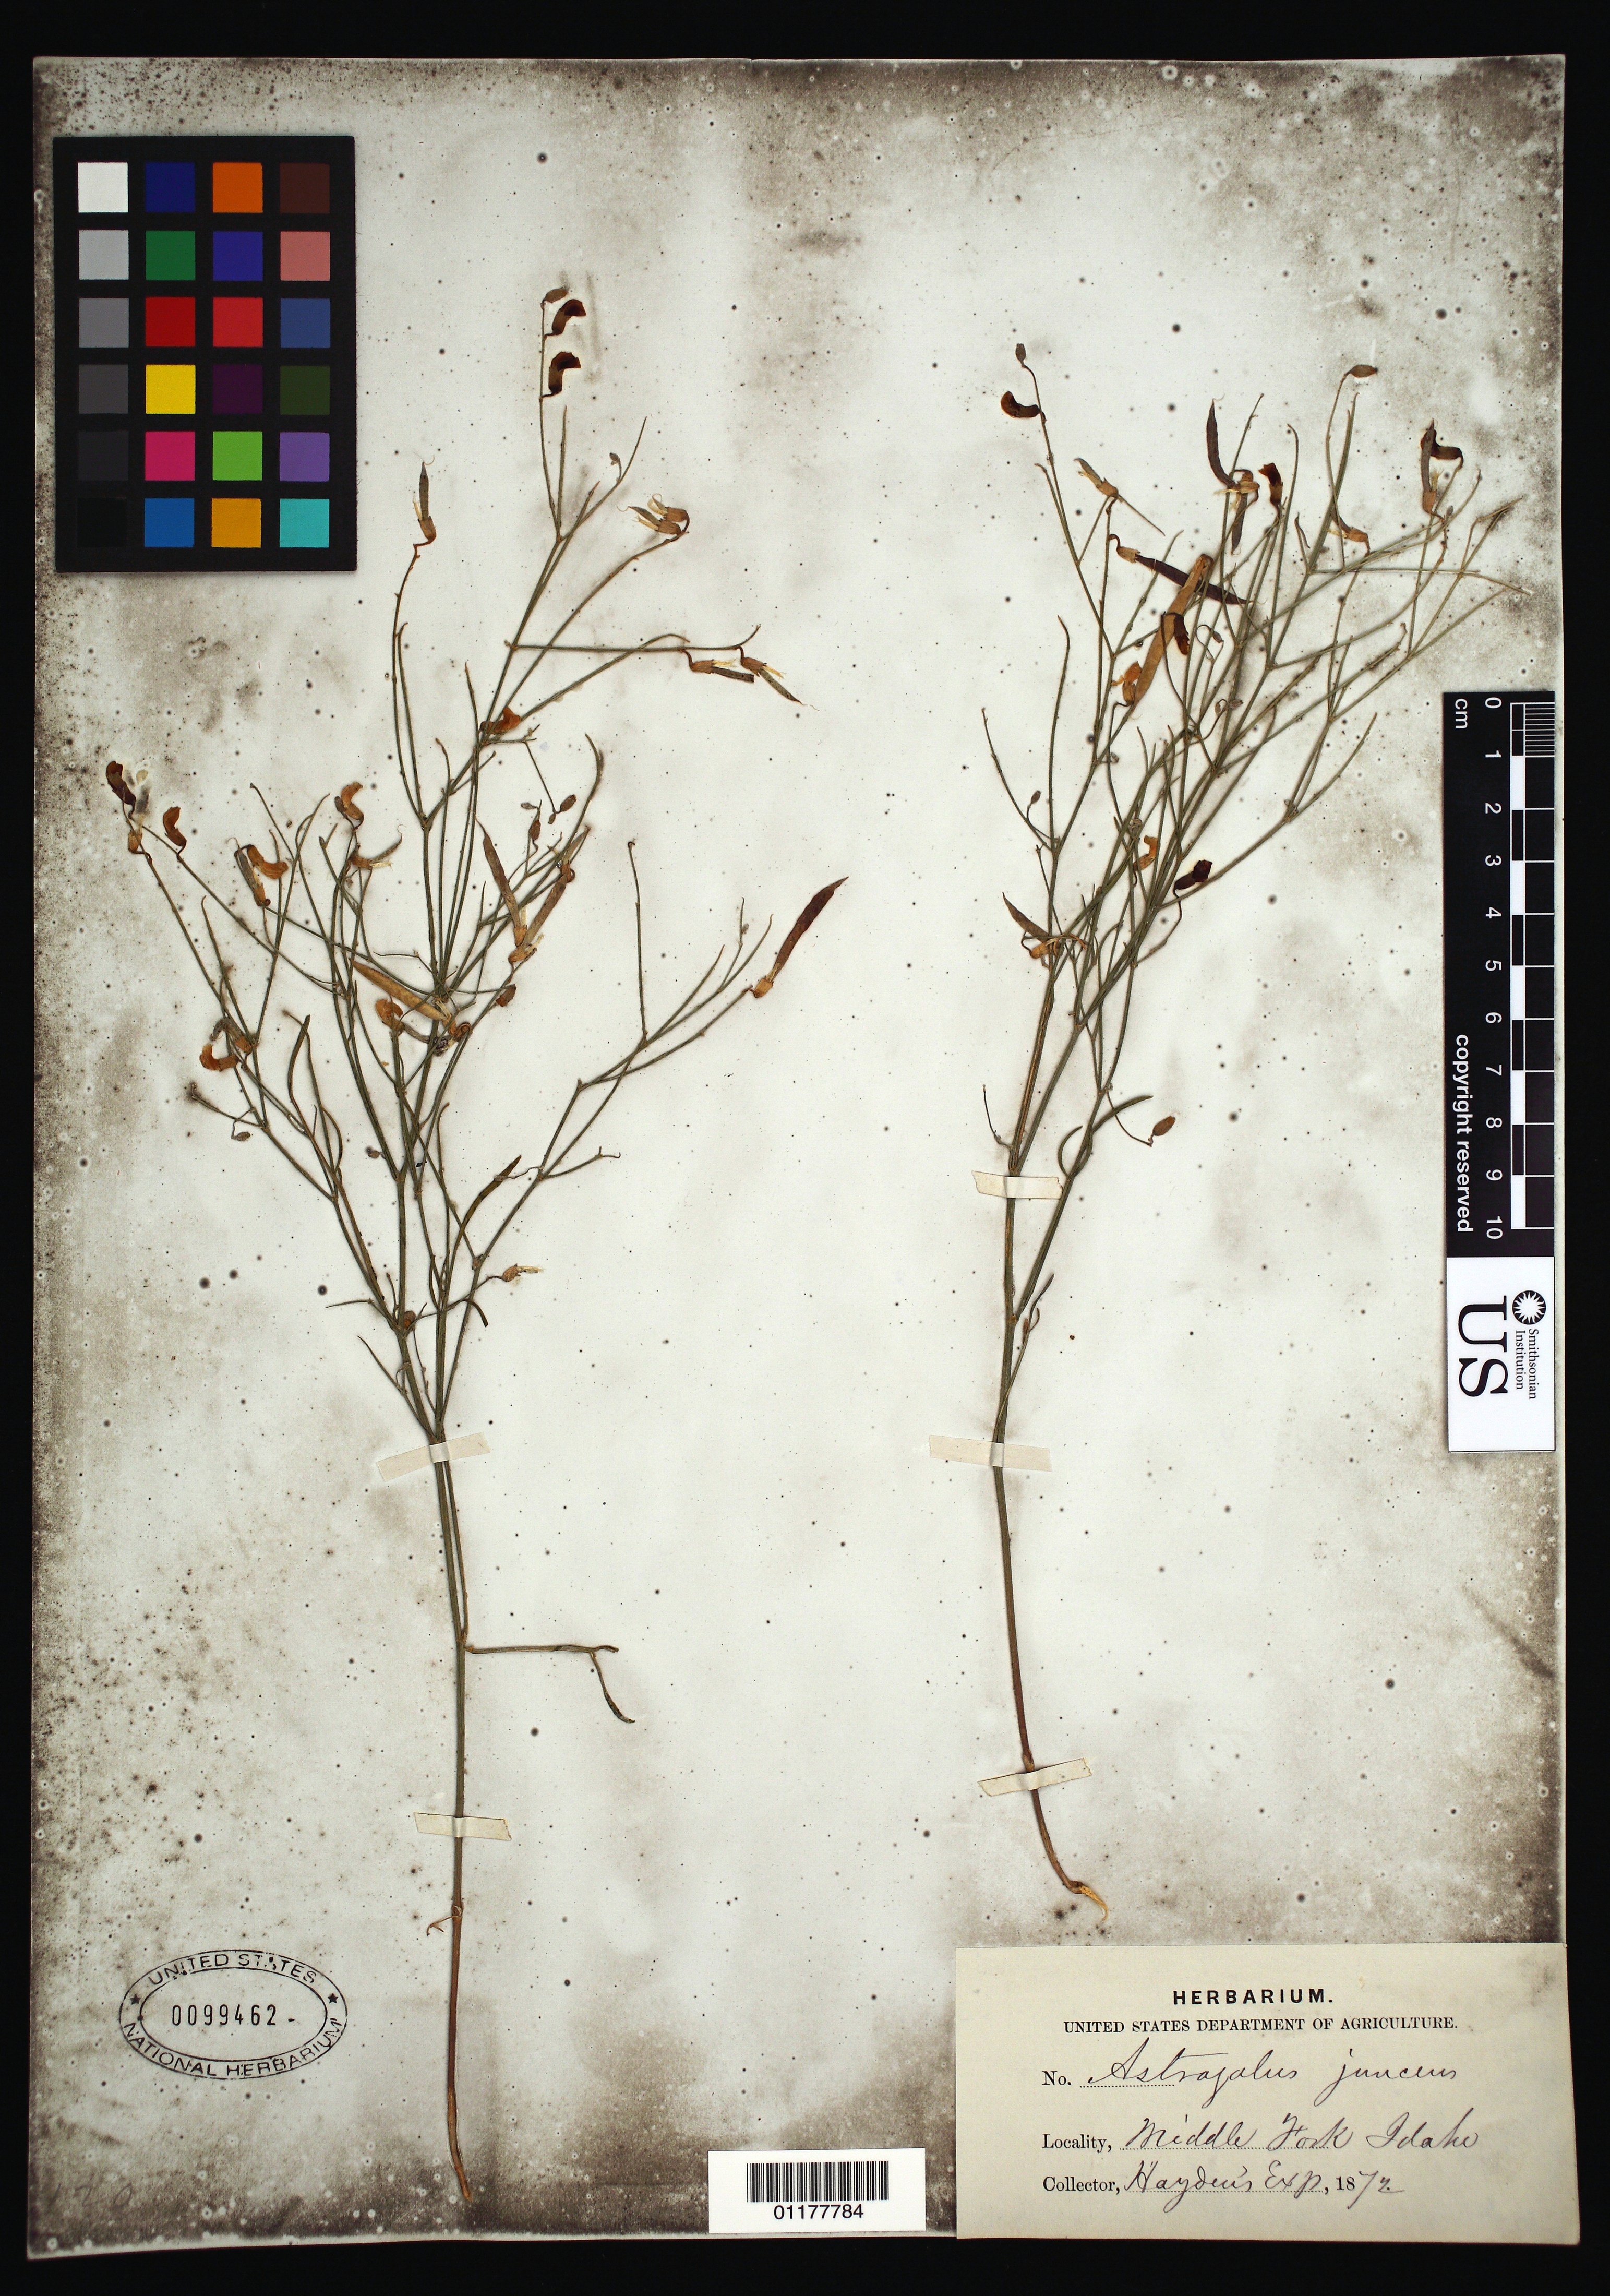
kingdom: Plantae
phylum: Tracheophyta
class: Magnoliopsida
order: Fabales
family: Fabaceae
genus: Astragalus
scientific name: Astragalus junceus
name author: Spreng. & Ledeb.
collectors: Hayden Exped.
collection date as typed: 1872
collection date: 1872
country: United States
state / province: Idaho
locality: Middle Fork.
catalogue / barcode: US 99462